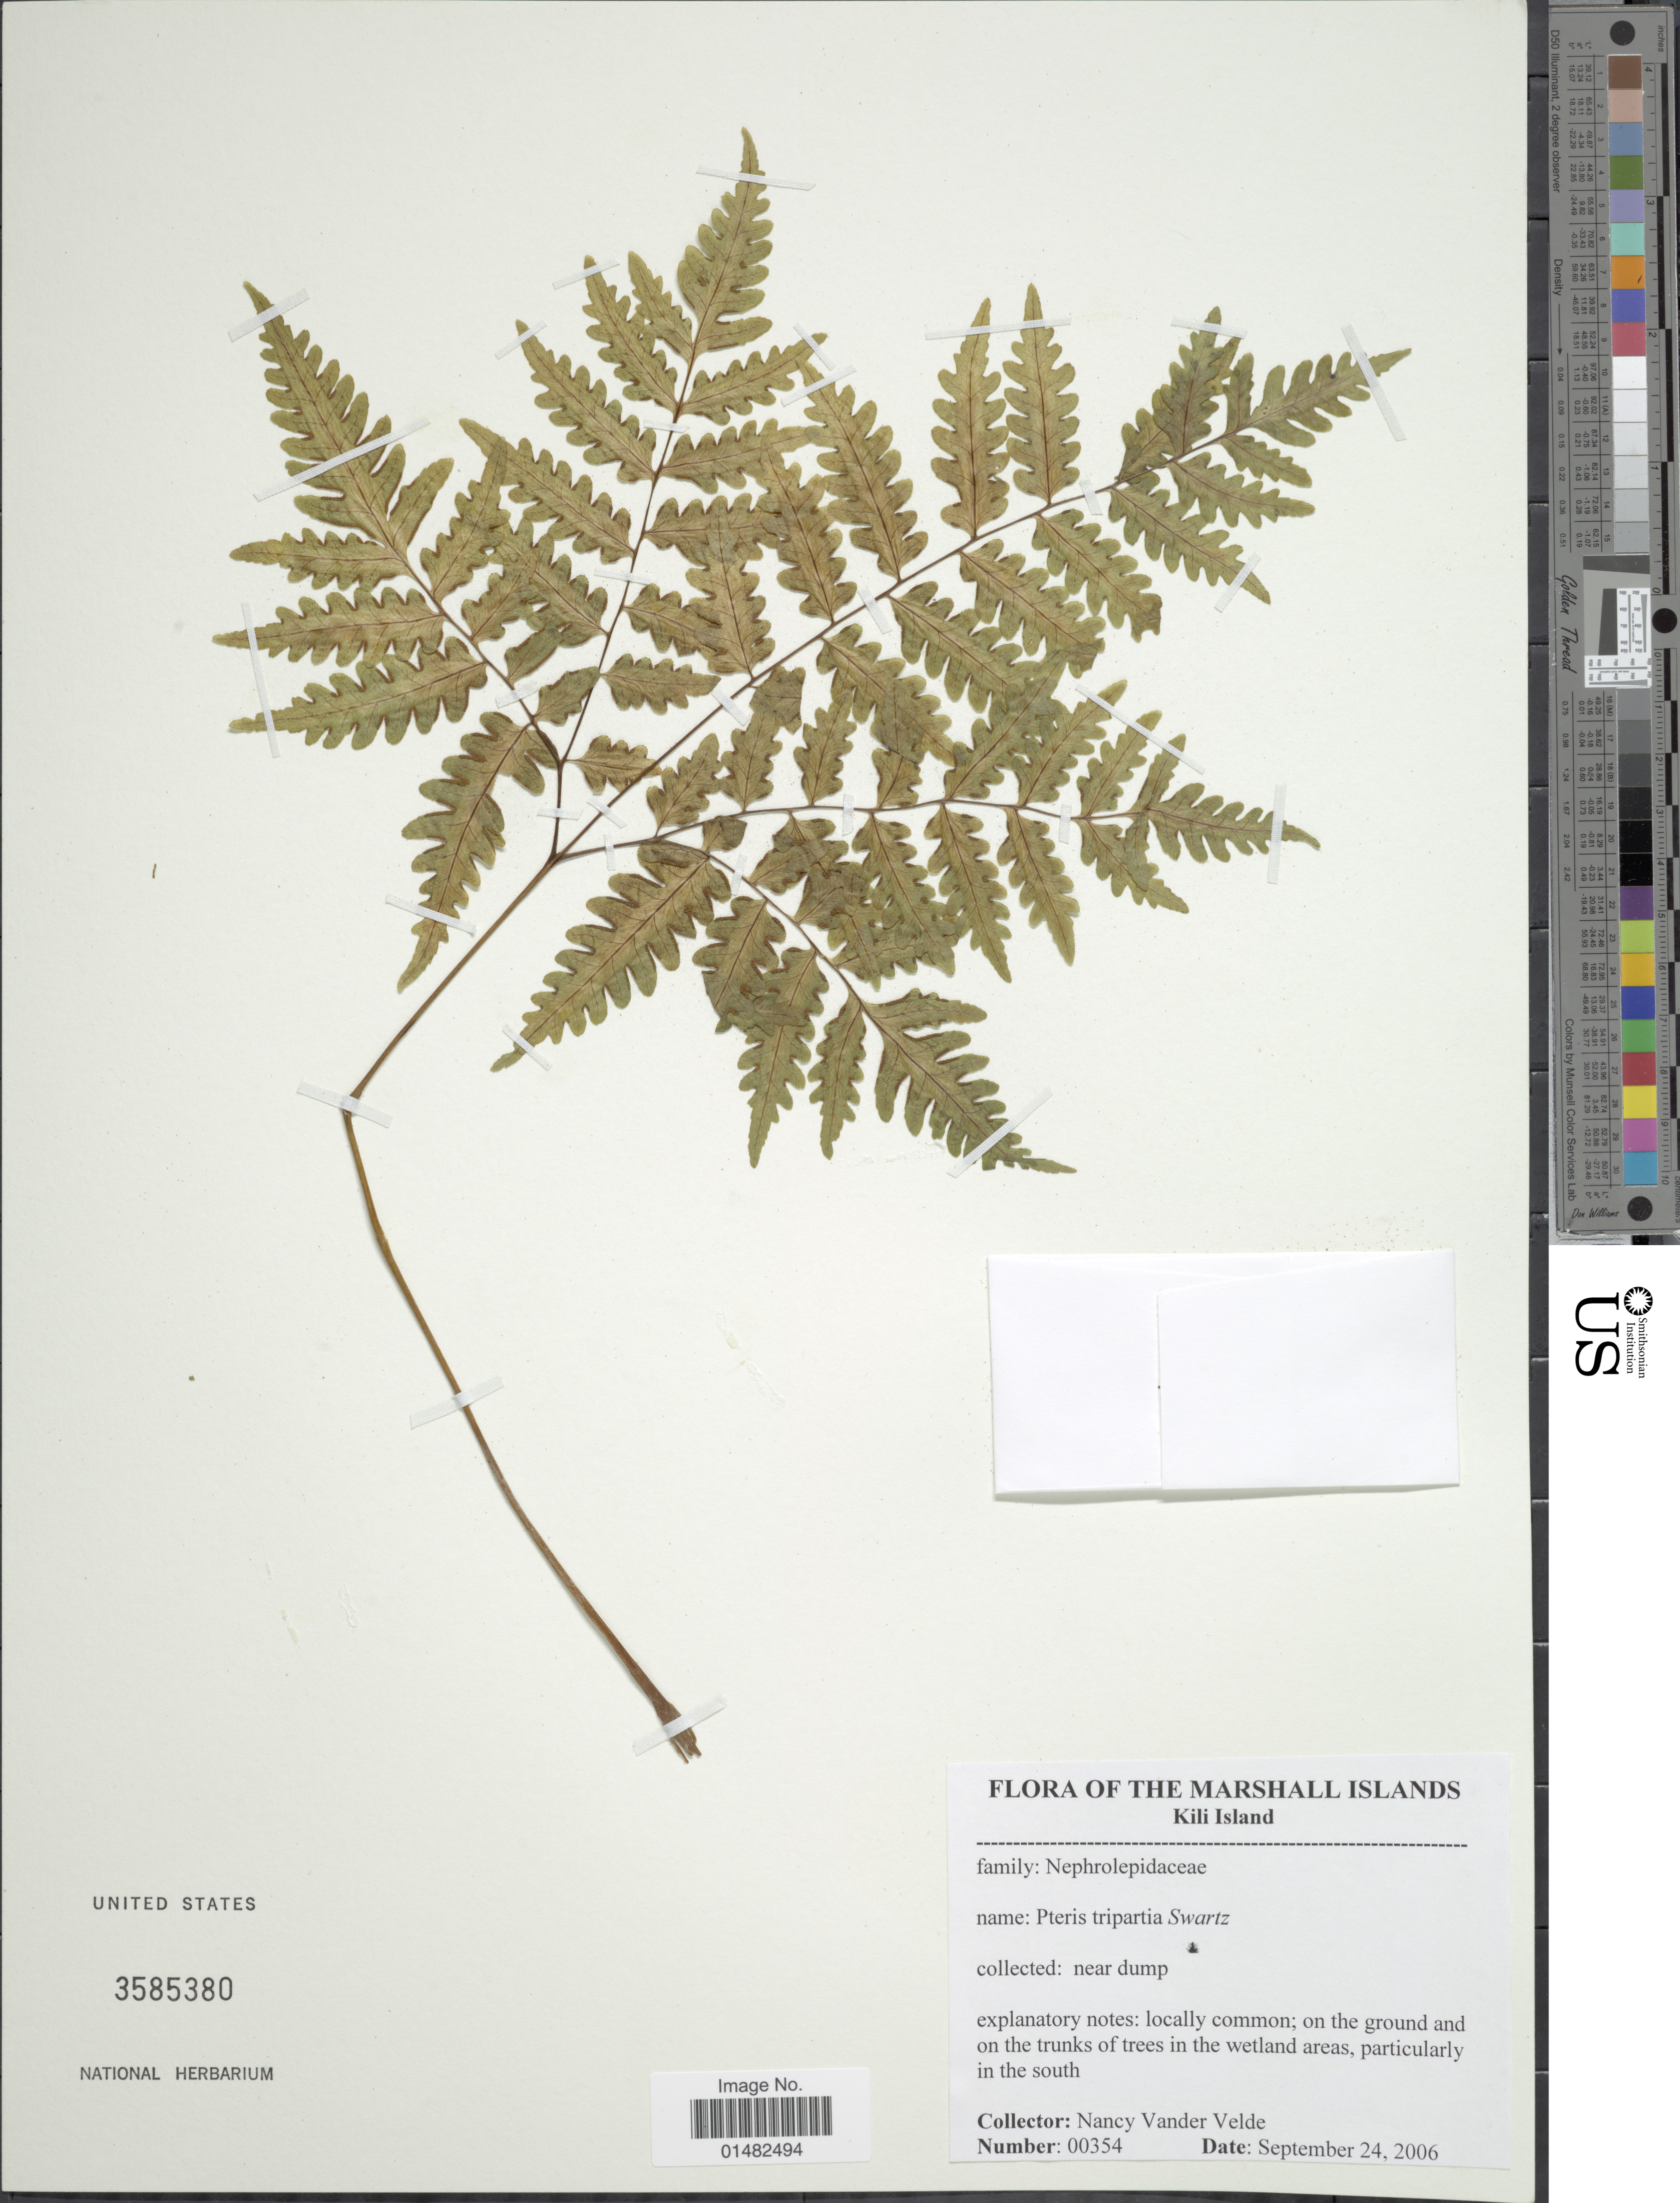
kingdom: Plantae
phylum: Tracheophyta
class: Polypodiopsida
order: Polypodiales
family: Pteridaceae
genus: Pteris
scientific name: Pteris tripartita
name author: Sw.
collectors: N. Vander Velde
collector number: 00354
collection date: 2006-09-24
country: Marshall Islands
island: Kili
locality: Kili Island, Particularly in the south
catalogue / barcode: US 3585380